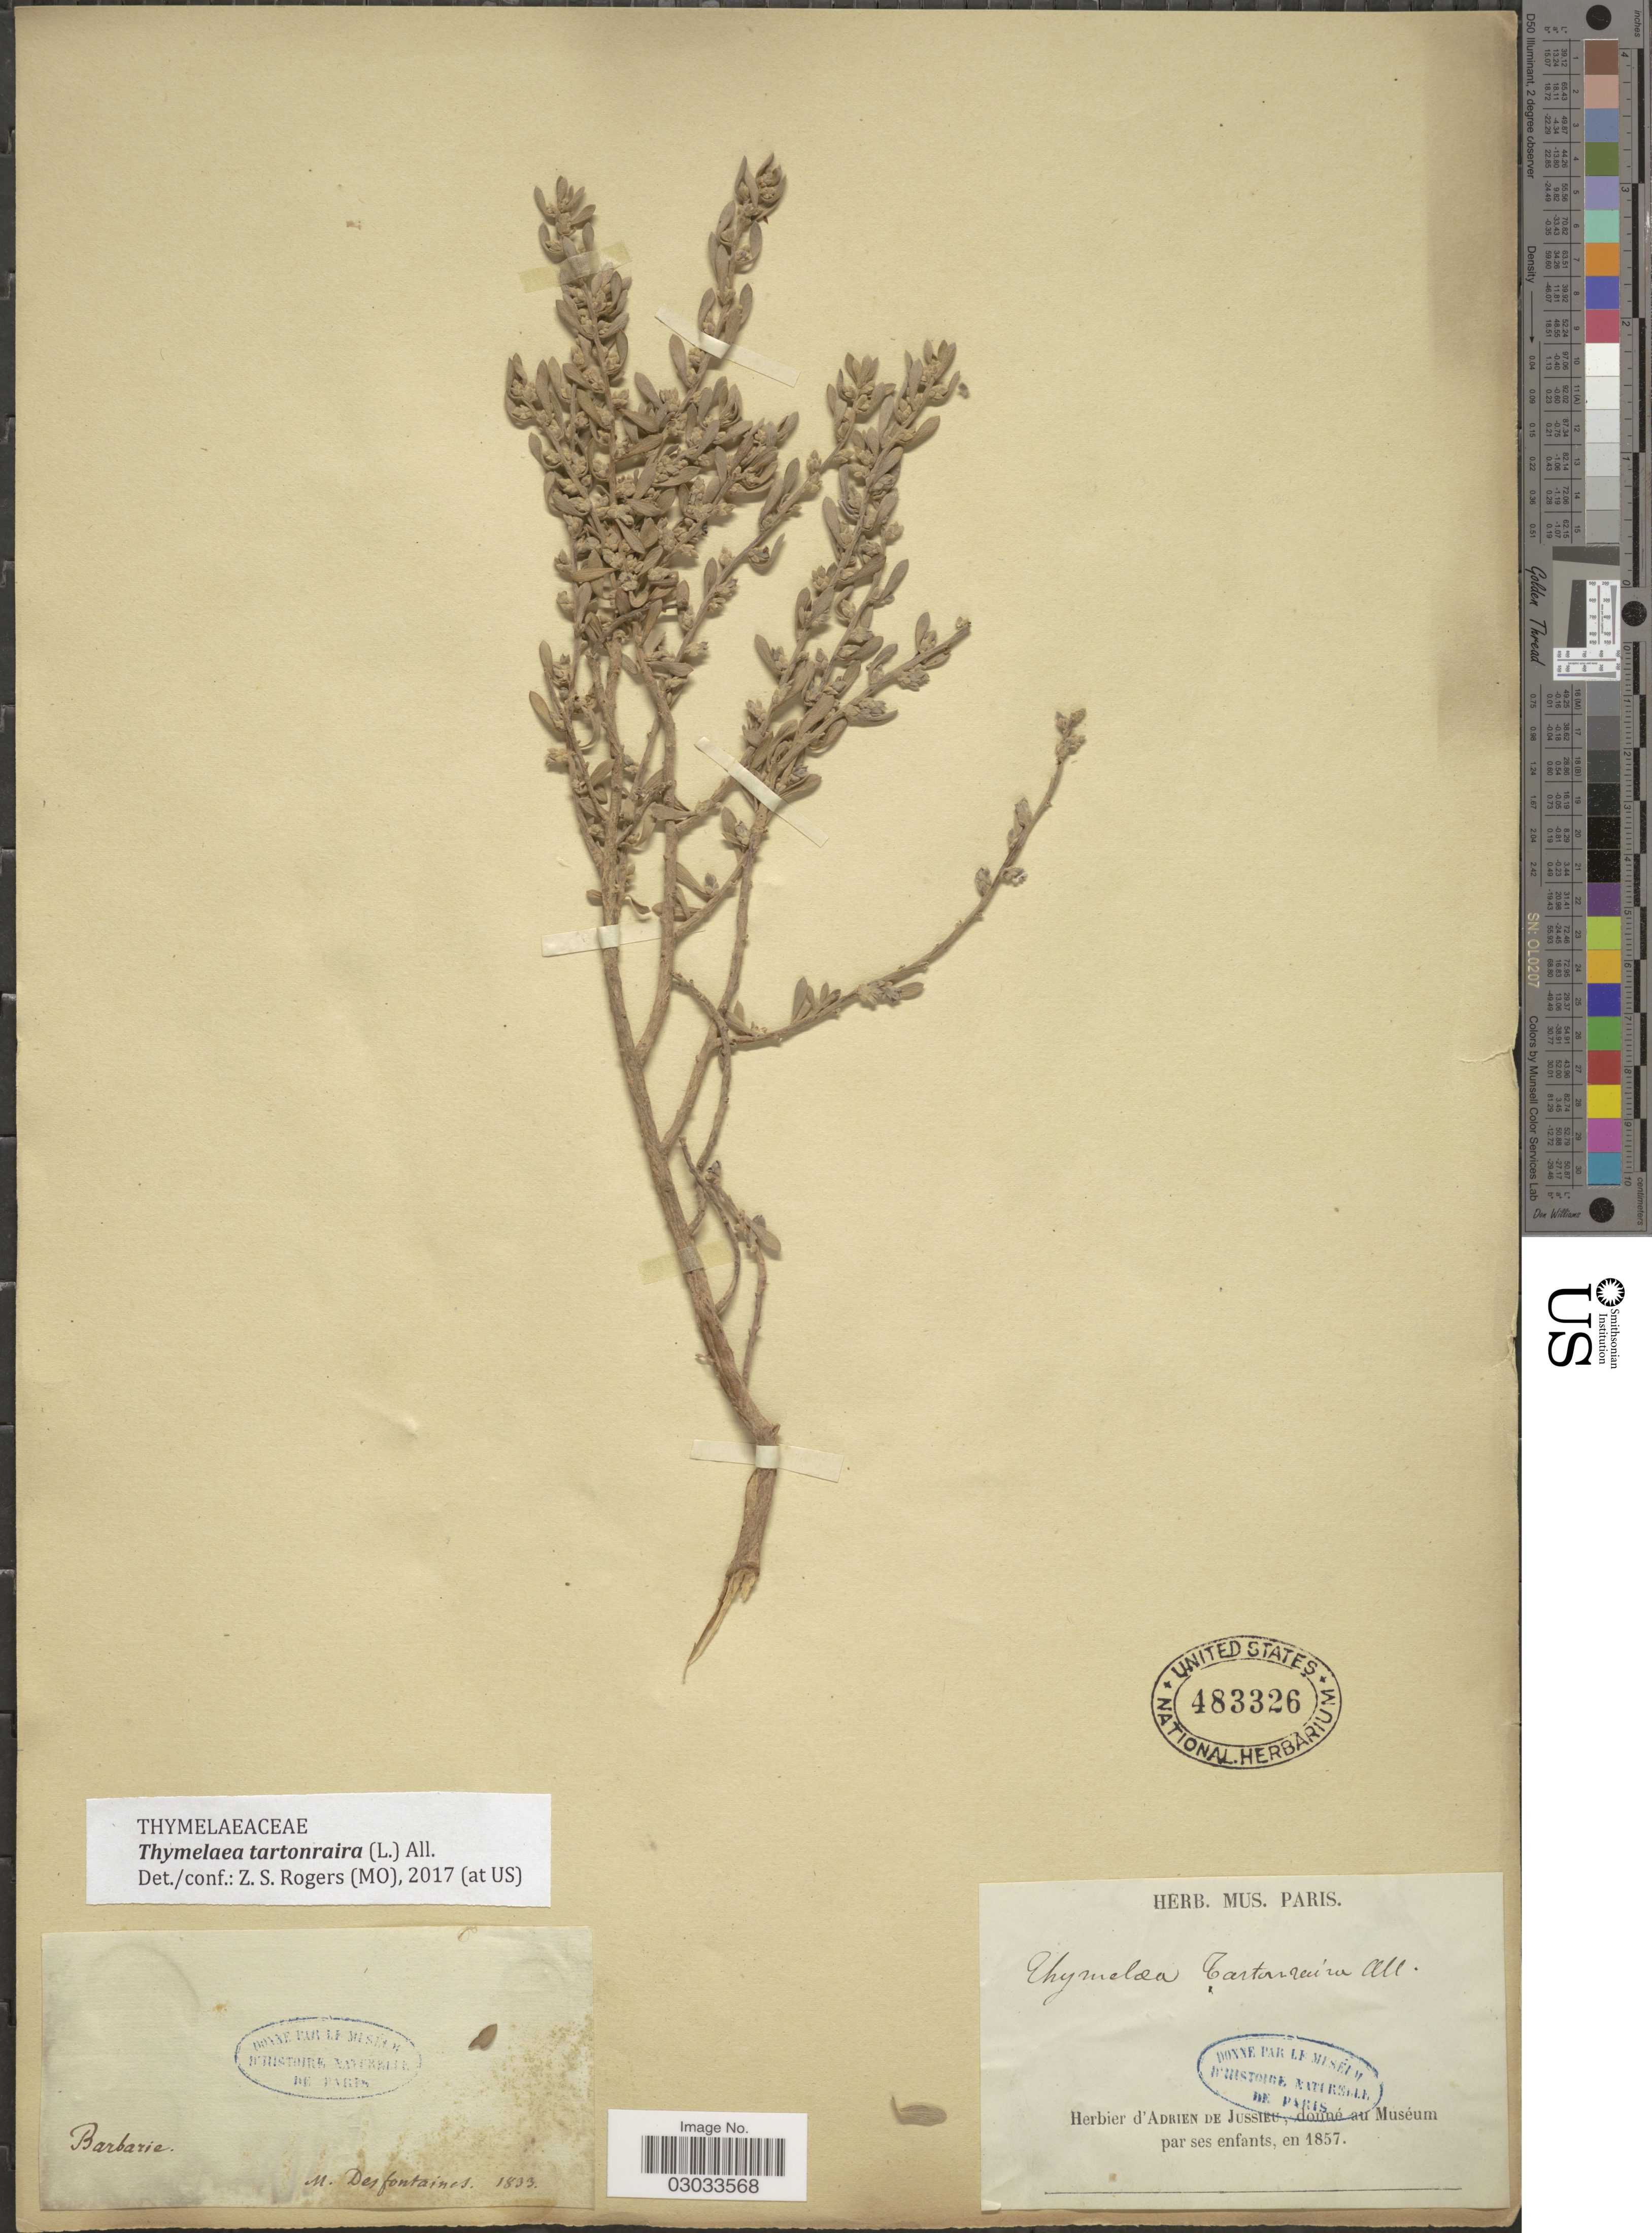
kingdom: Plantae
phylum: Tracheophyta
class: Magnoliopsida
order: Malvales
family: Thymelaeaceae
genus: Thymelaea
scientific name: Thymelaea tartonraira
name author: (L.) All.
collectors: M. Desfontaines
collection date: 1833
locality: Barbarie.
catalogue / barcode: US 483326